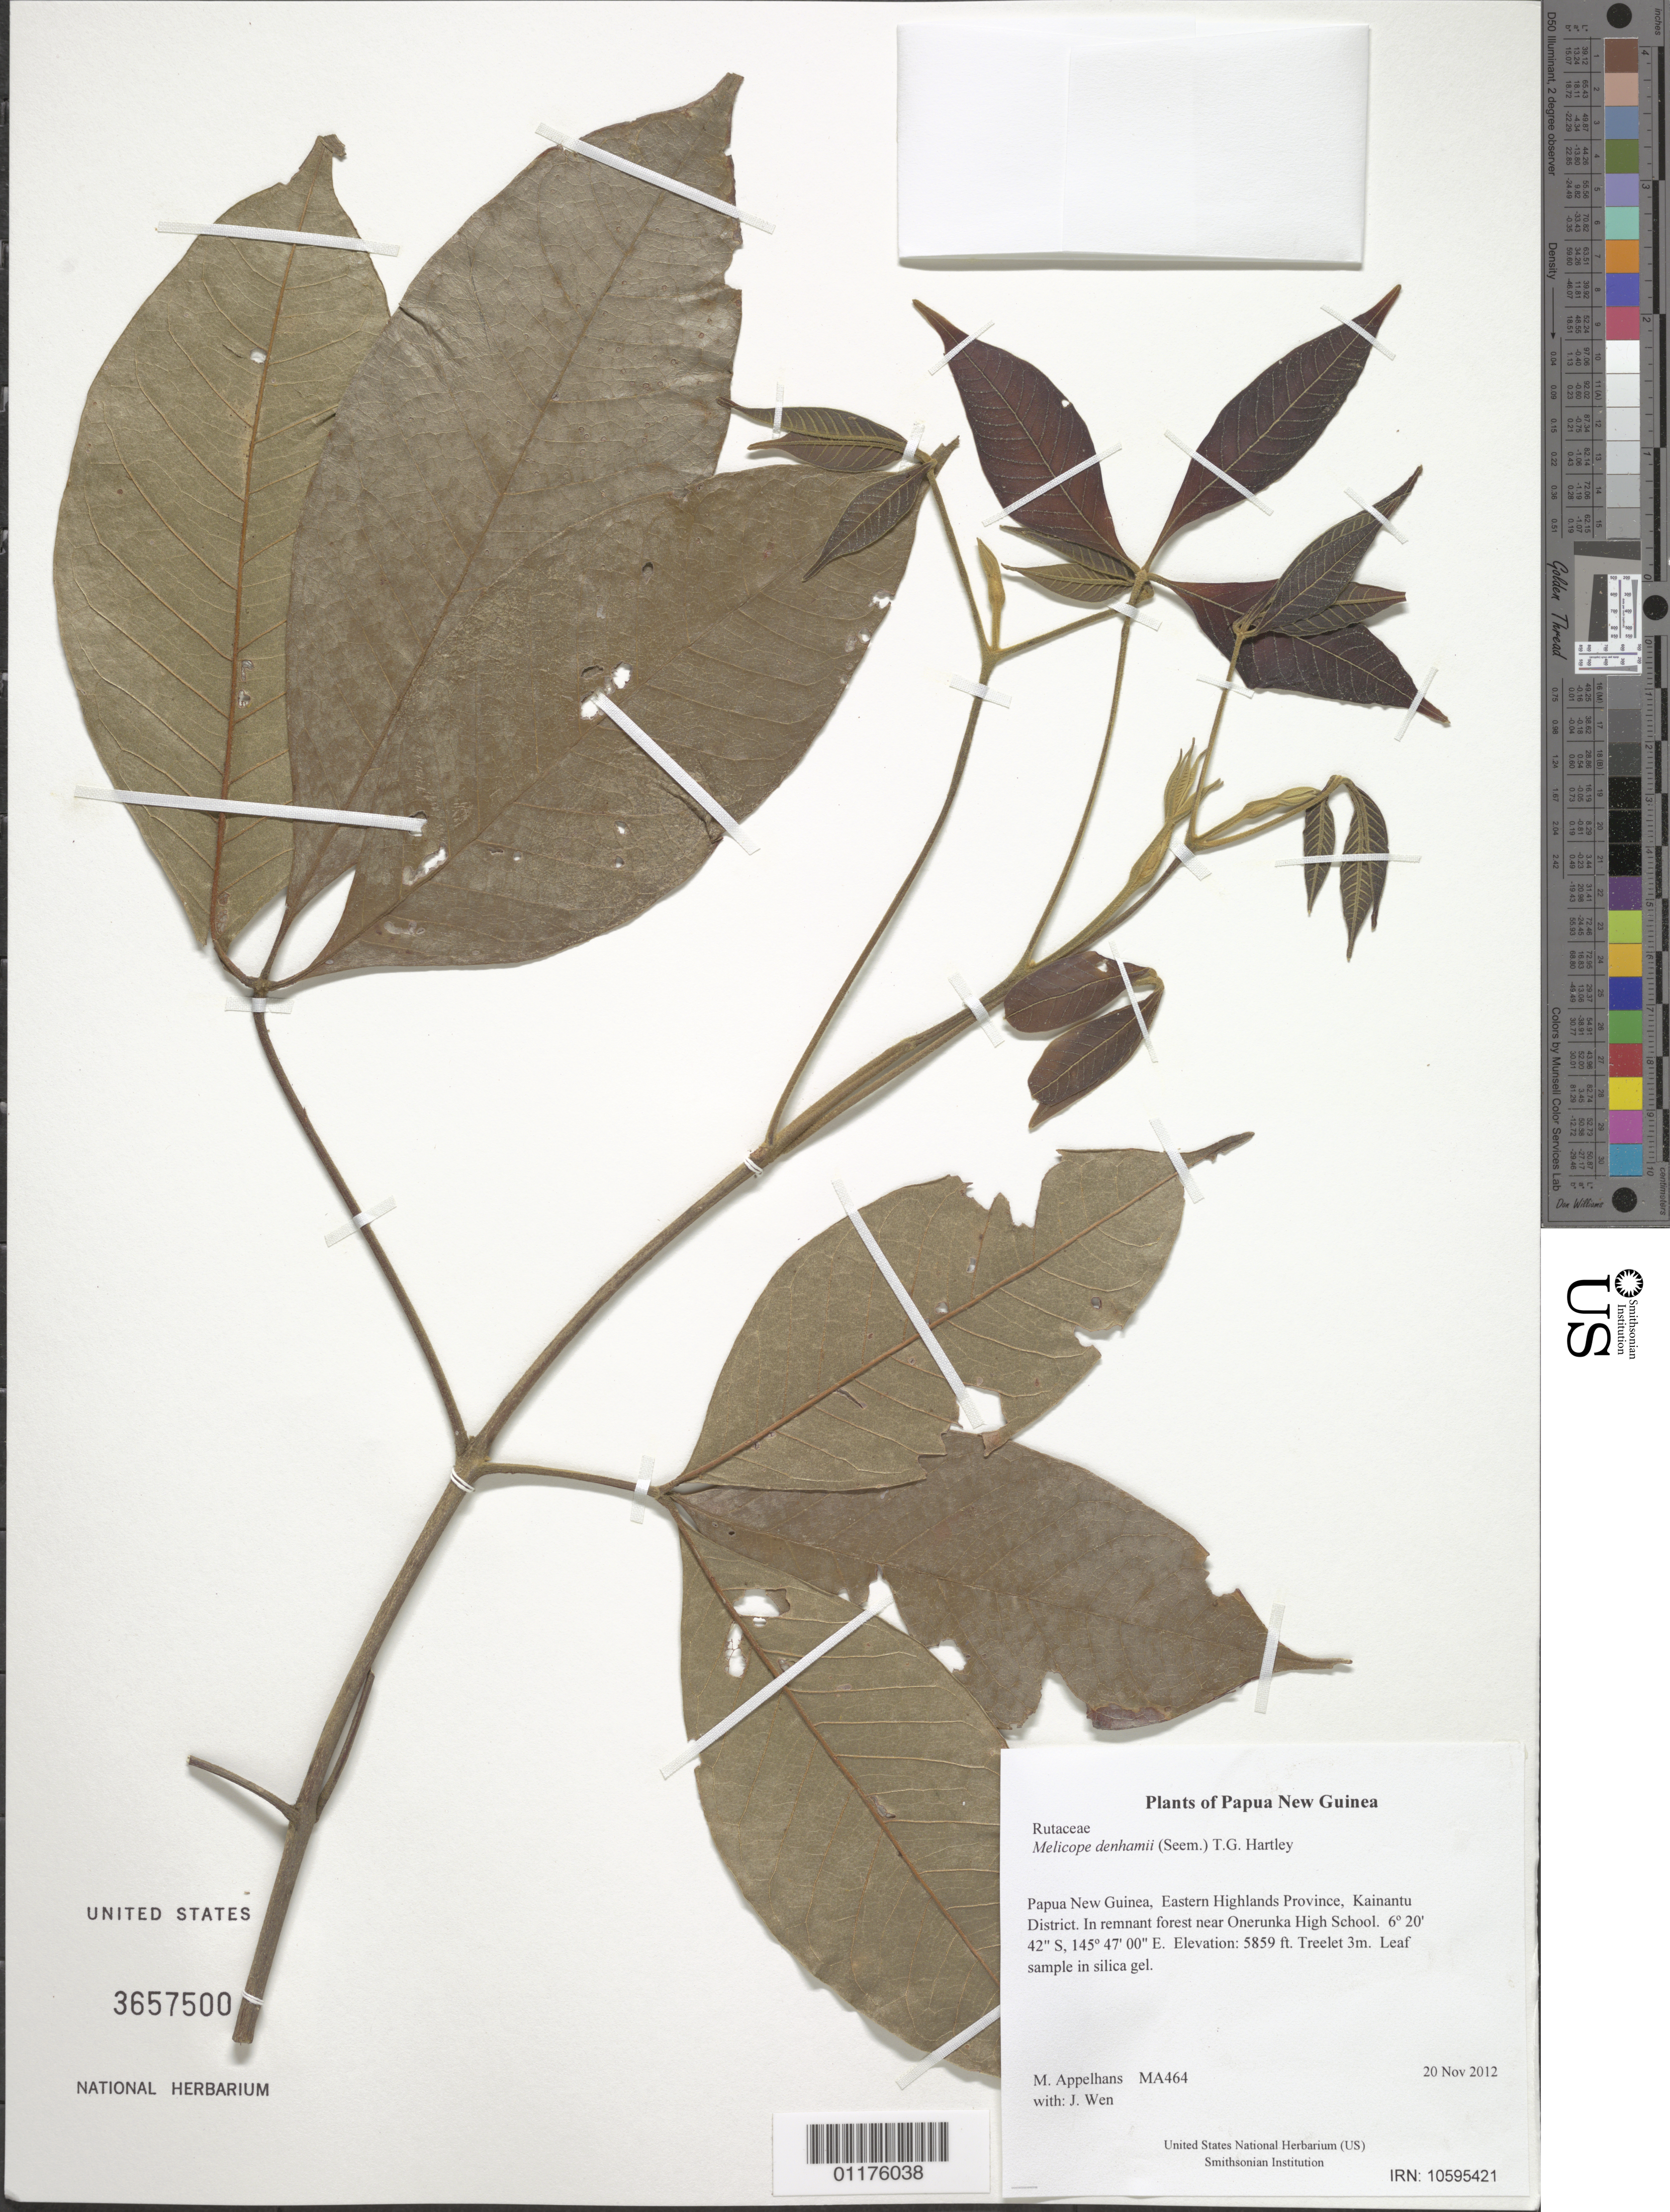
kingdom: Plantae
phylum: Tracheophyta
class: Magnoliopsida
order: Sapindales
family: Rutaceae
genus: Melicope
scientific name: Melicope denhamii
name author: (Seem.) T.G. Hartley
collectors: M. Appelhans & J. Wen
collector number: MA464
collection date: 2012-11-20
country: Papua New Guinea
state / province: Eastern Highlands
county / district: Kainantu District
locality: In remnant forest near Onerunka High School.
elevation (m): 1786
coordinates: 06 20.707 S, 145 47.004 E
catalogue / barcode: US 3657500